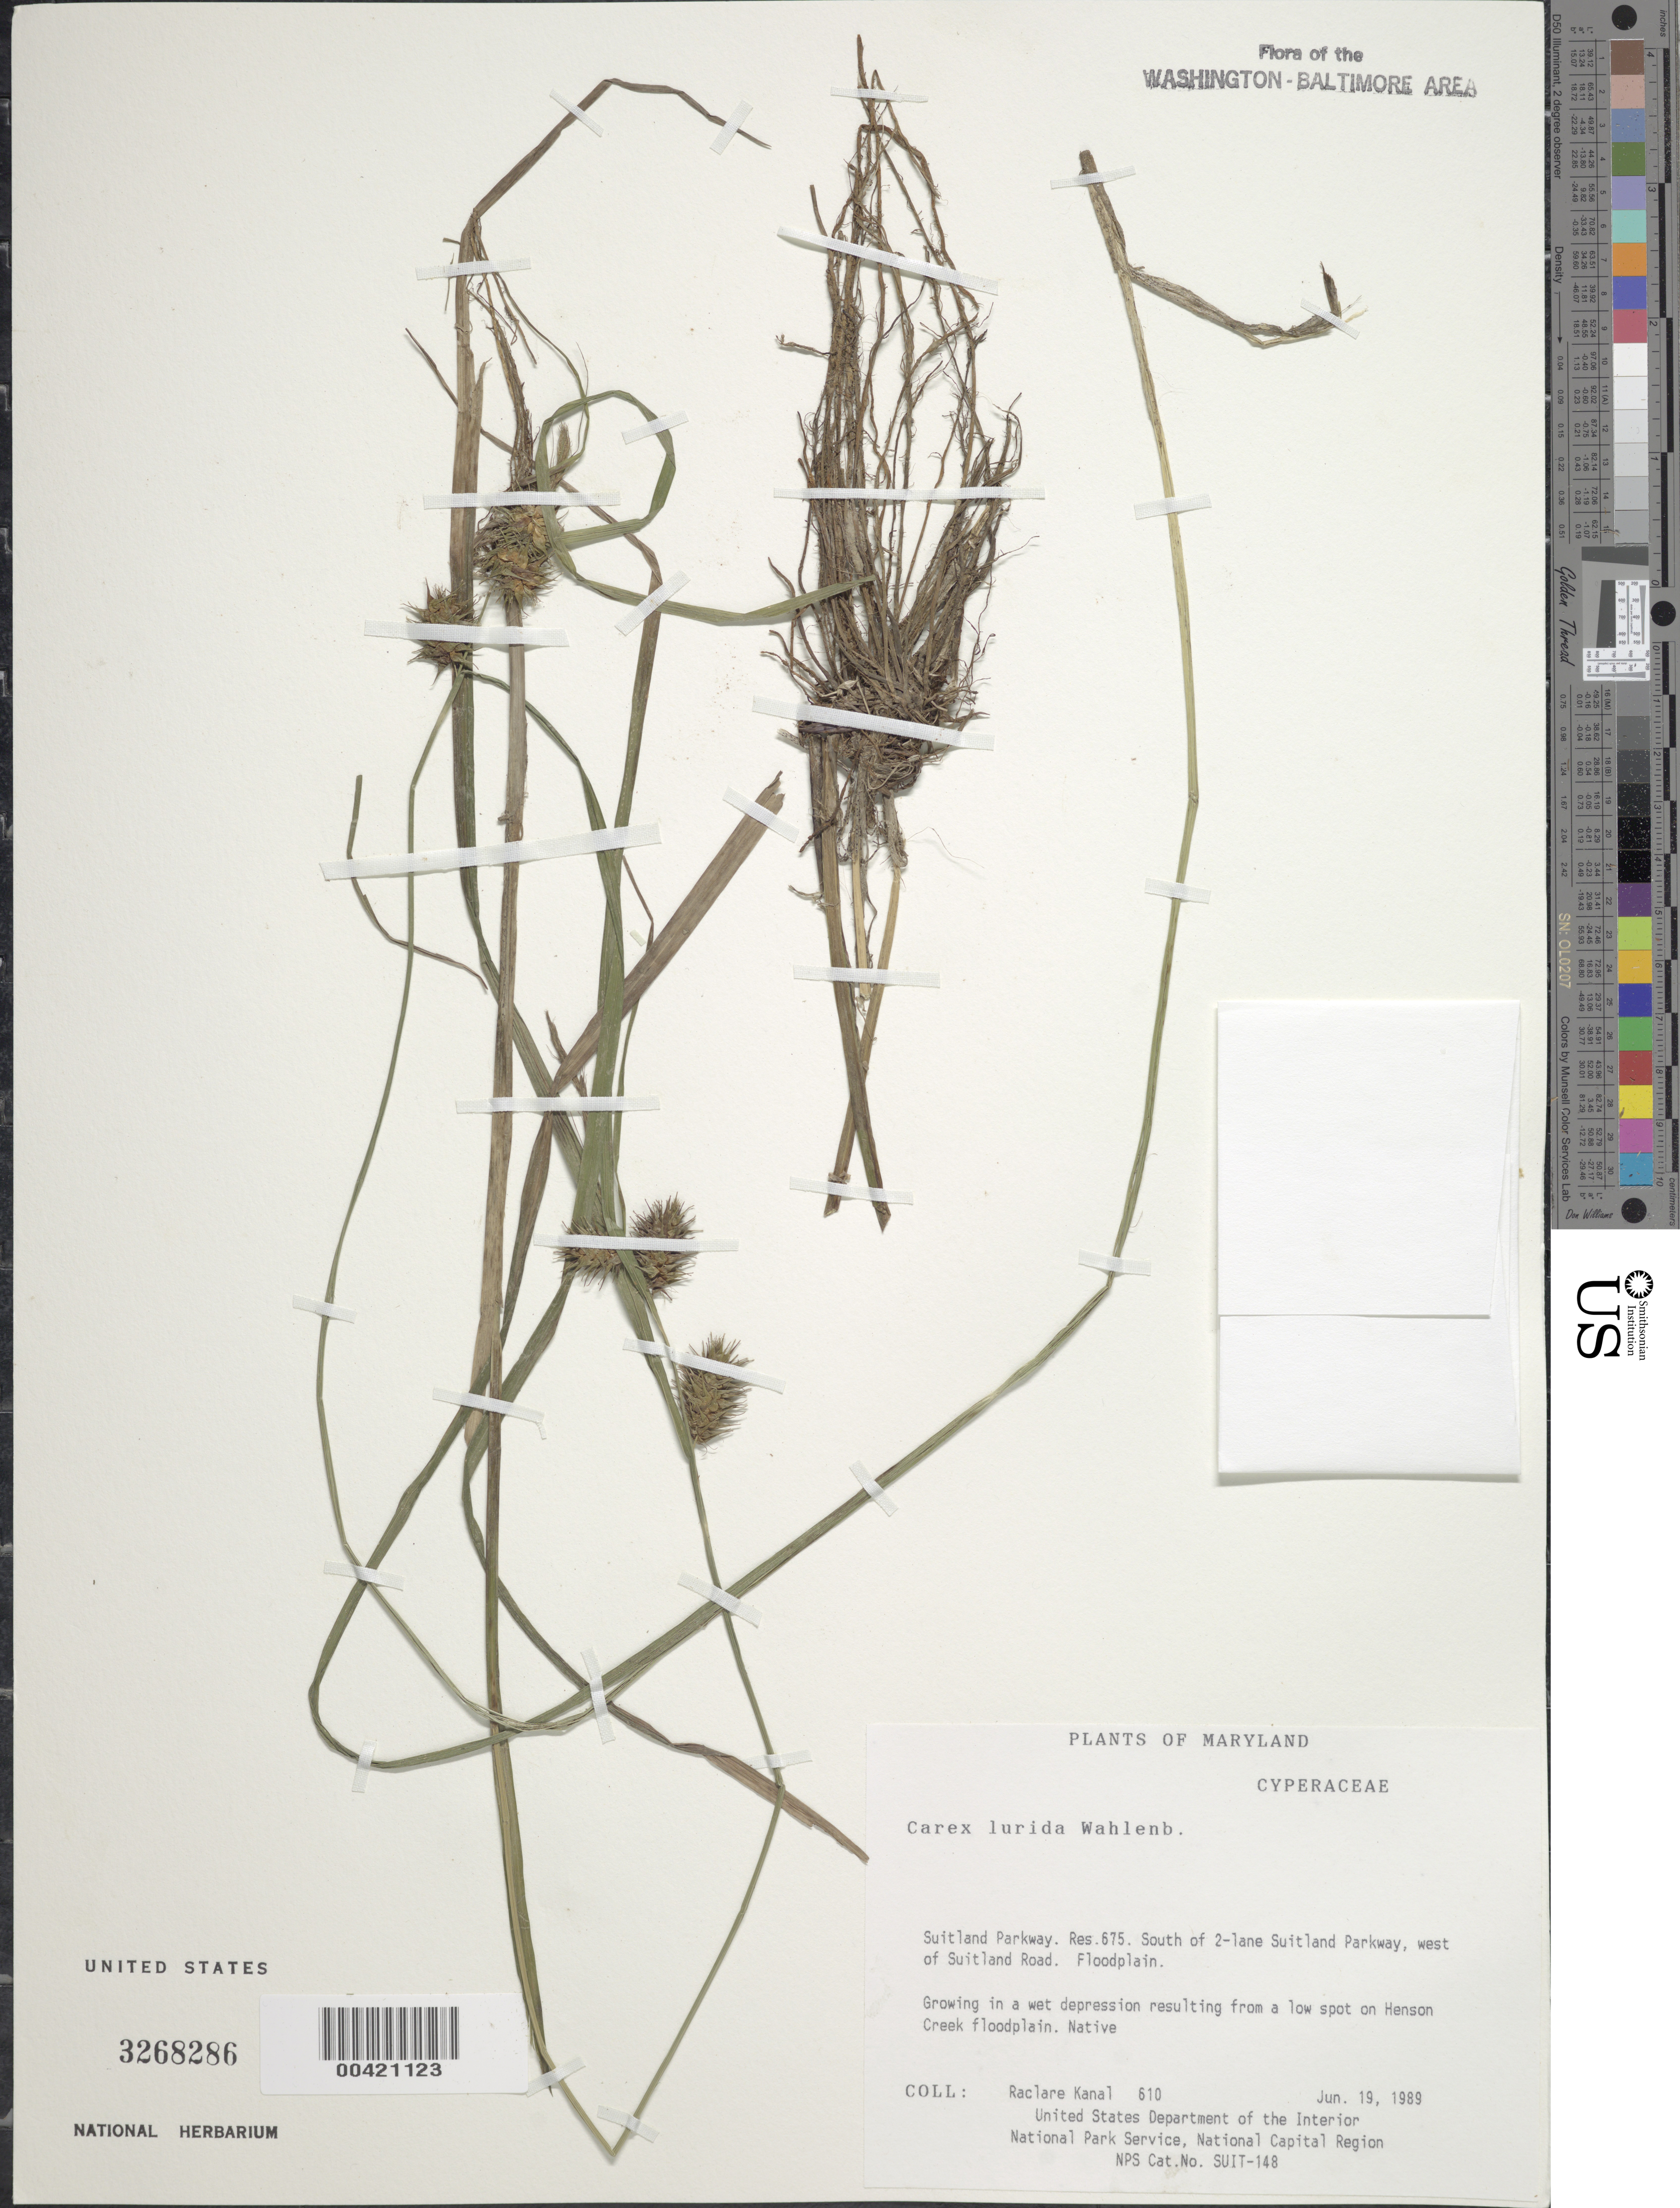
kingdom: Plantae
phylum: Tracheophyta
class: Liliopsida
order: Poales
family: Cyperaceae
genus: Carex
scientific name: Carex lurida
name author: Wahlenb.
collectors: R. Kanal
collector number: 610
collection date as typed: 19 Jun 1989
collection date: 1989-06-19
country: United States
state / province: Maryland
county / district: Prince George's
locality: Suitland Parkway, S of Parkway, W of Suitland Road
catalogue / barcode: US 3268286